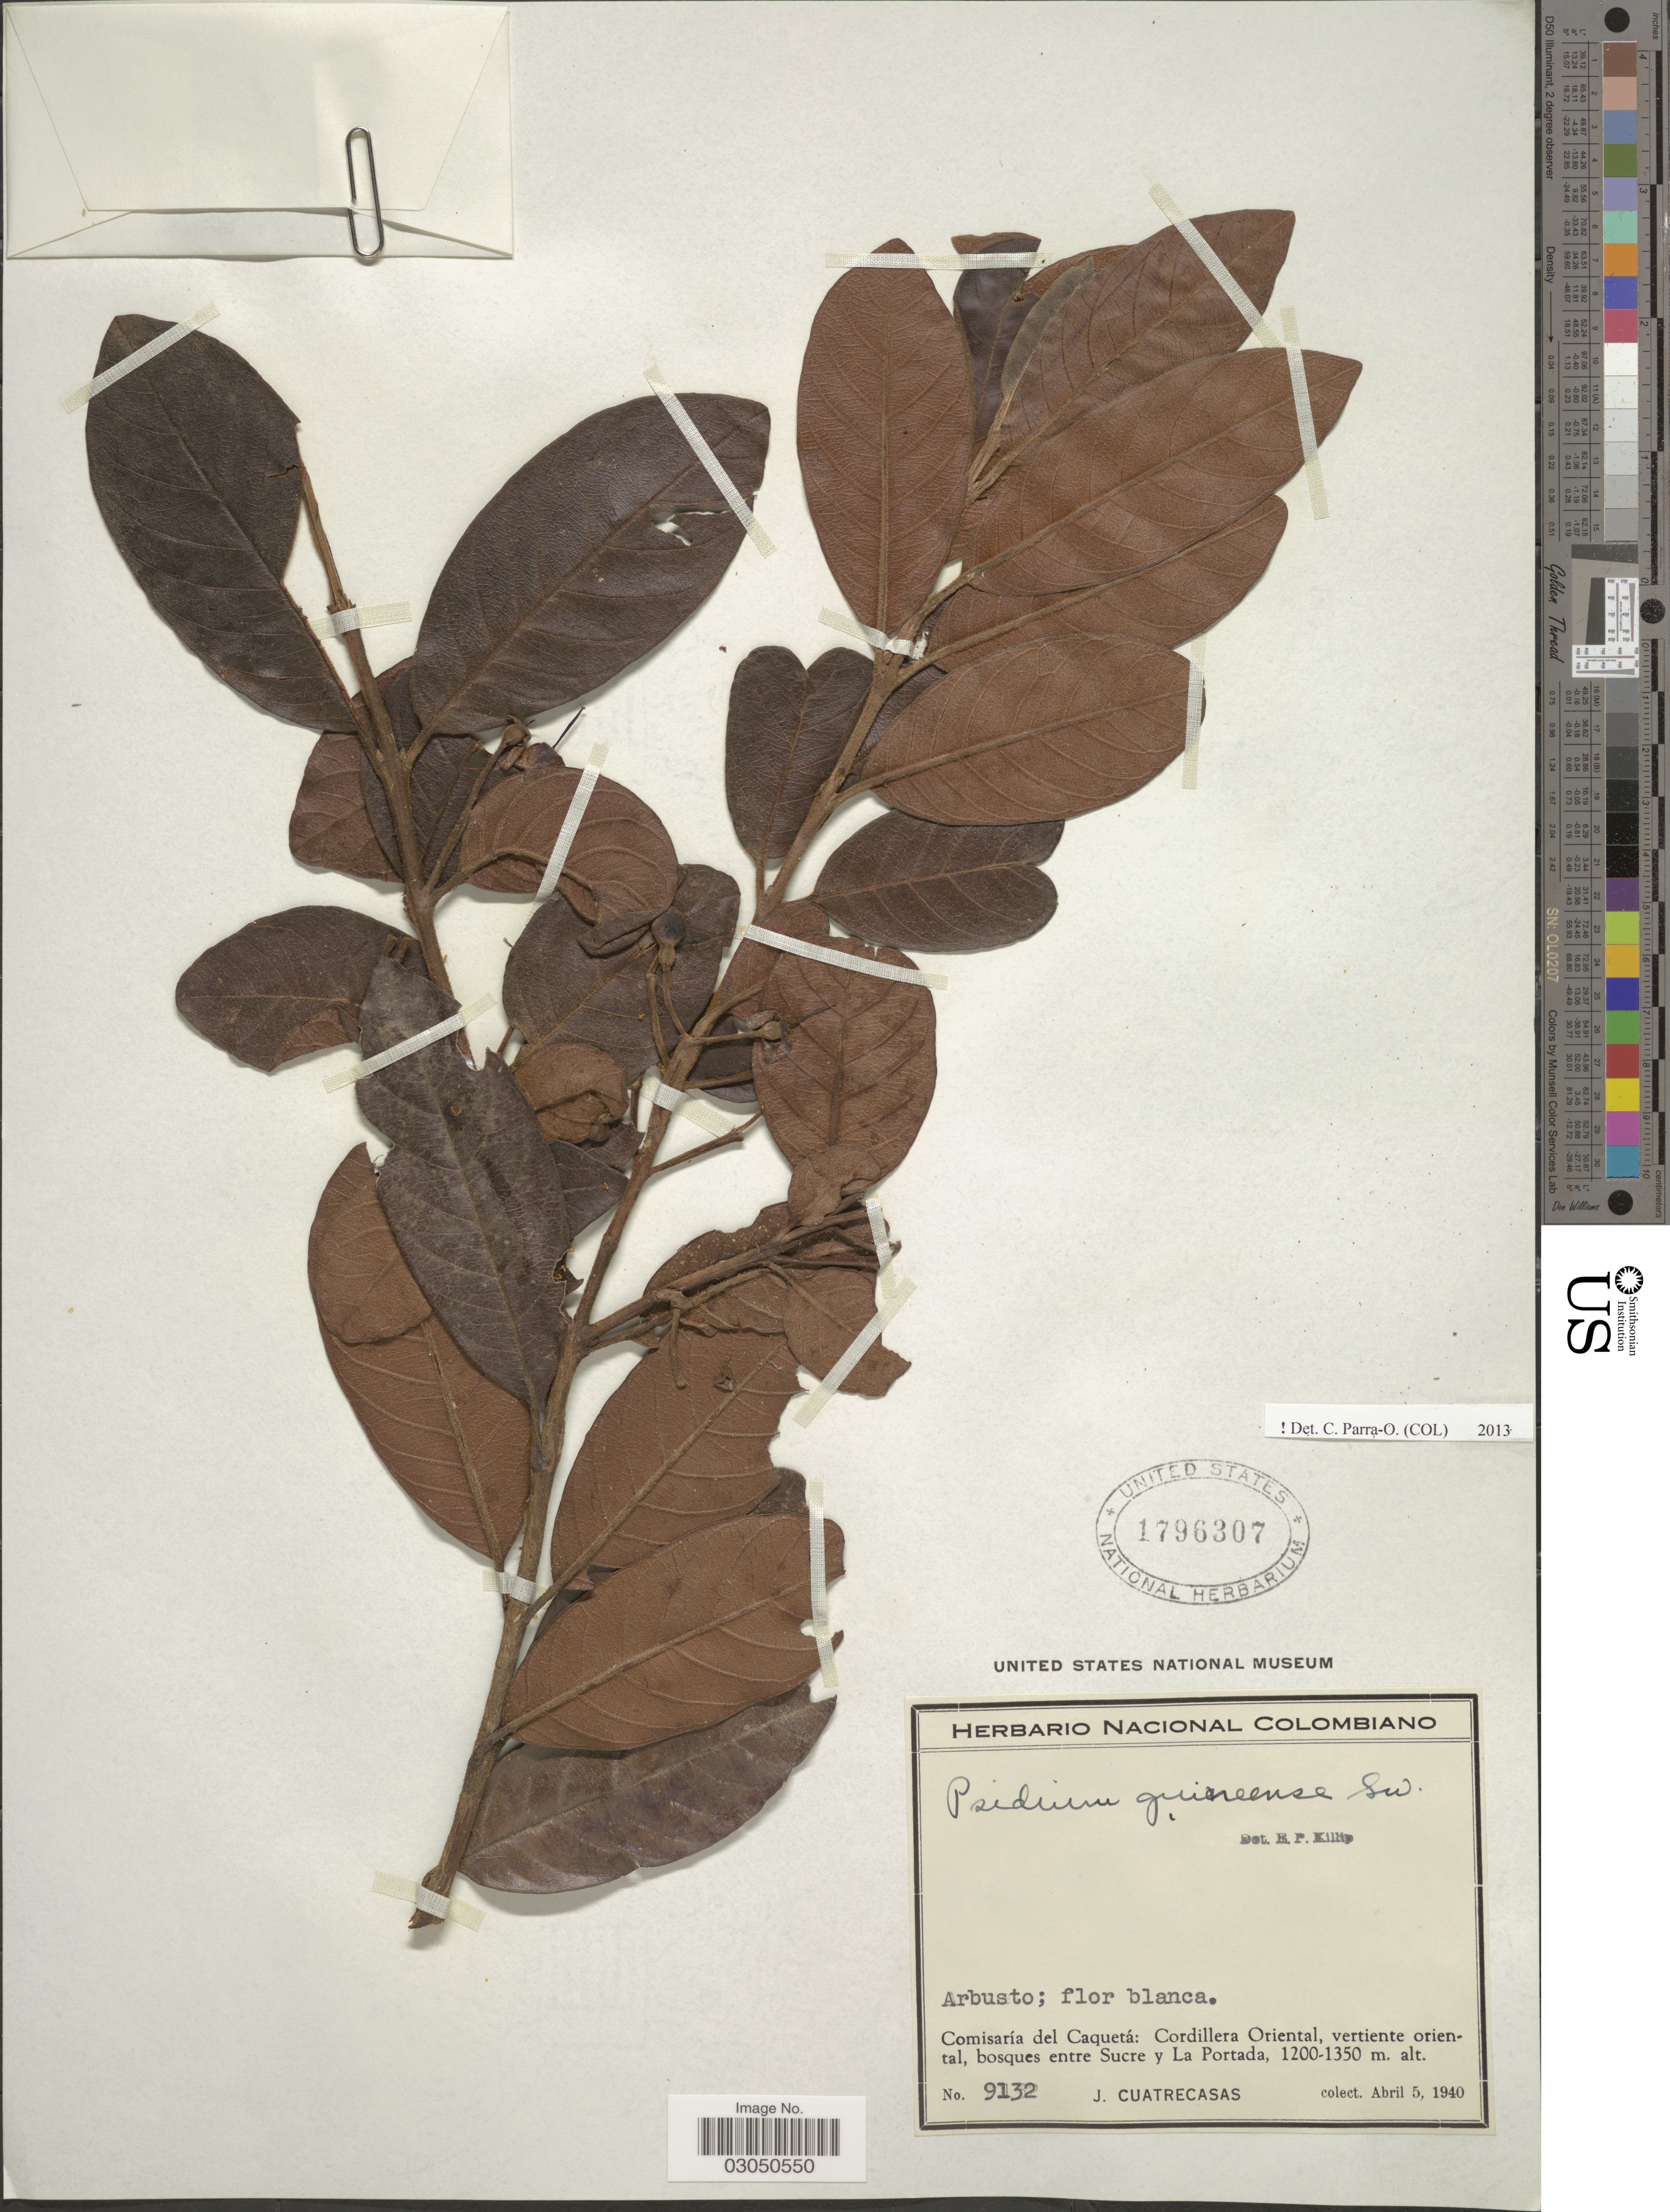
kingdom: Plantae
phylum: Tracheophyta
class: Magnoliopsida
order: Myrtales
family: Myrtaceae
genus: Psidium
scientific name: Psidium guineense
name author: Sw.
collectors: J. Cuatrecasas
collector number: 9132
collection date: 1940-04-05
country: Colombia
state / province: Caquetá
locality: Comisaría del Caquetá: Cordillera Oriental, vertiente oriental, bosques entre Sucre y La Portada.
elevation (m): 1200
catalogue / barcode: US 1796307